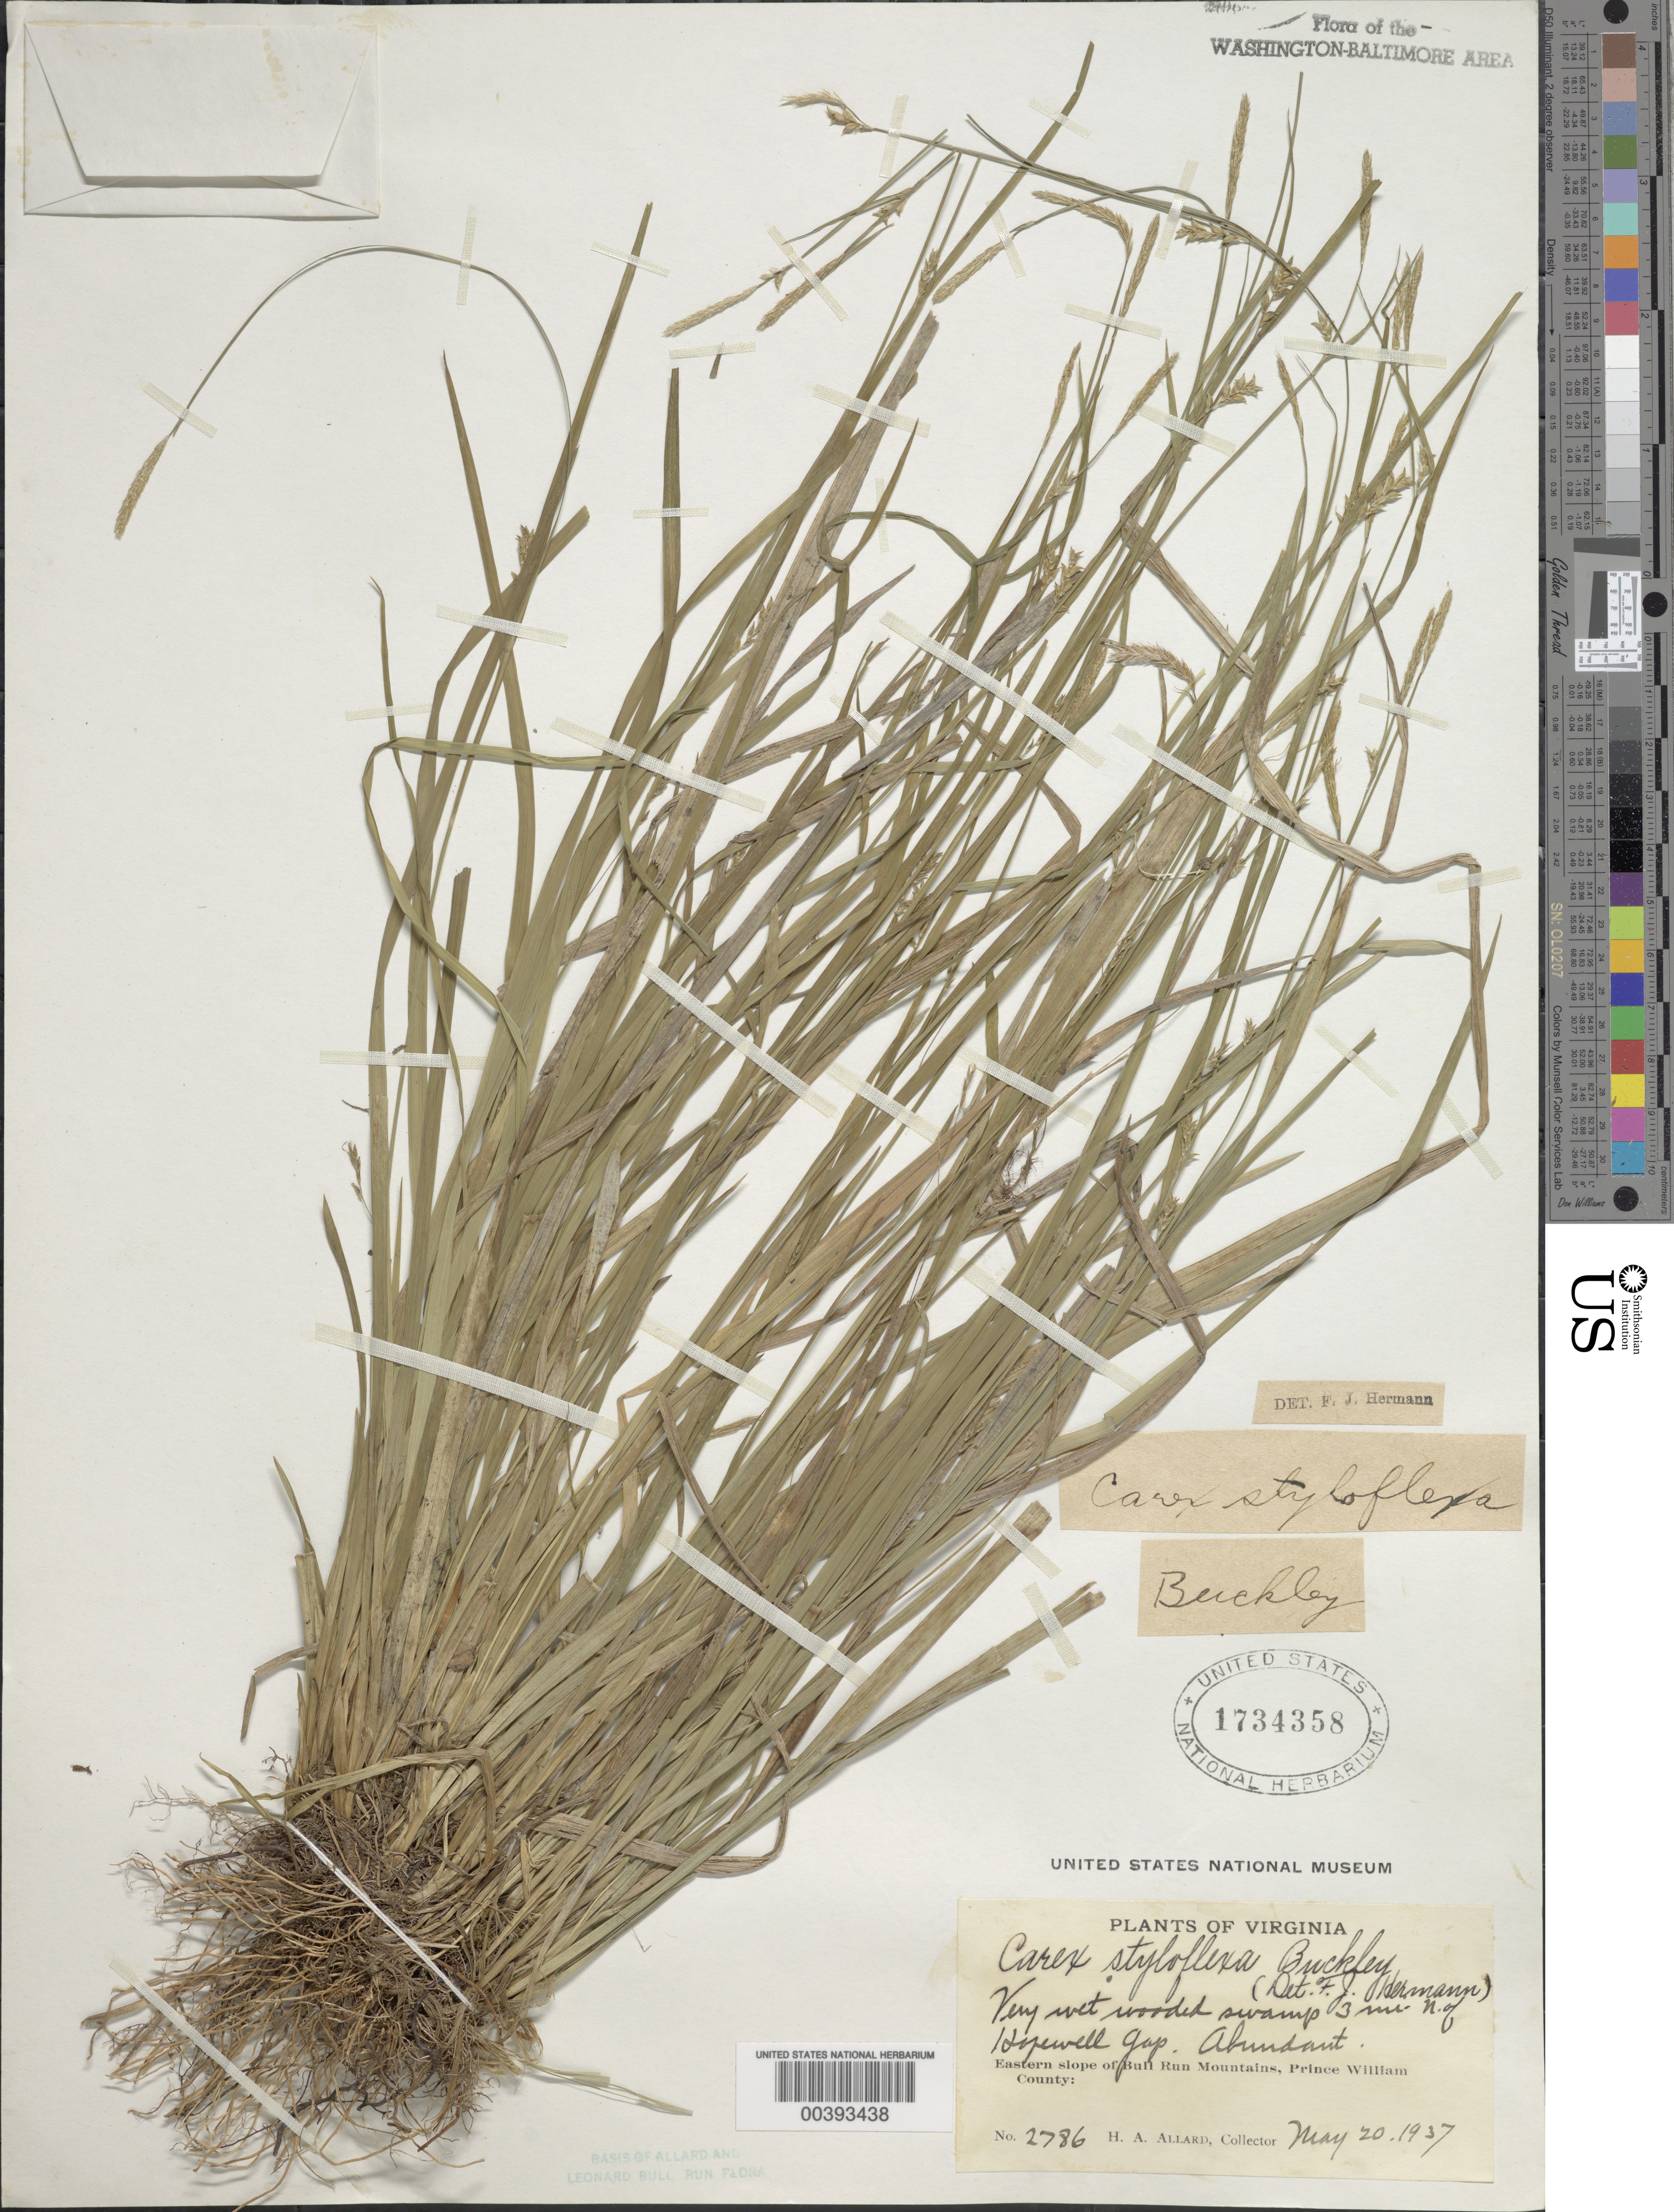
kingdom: Plantae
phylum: Tracheophyta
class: Liliopsida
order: Poales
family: Cyperaceae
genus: Carex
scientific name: Carex styloflexa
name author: Buckley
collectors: H. A. Allard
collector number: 2786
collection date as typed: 20 May 1937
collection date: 1937-05-20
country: United States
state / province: Virginia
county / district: Prince William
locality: North of Hopewell Gap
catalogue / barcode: US 1734358